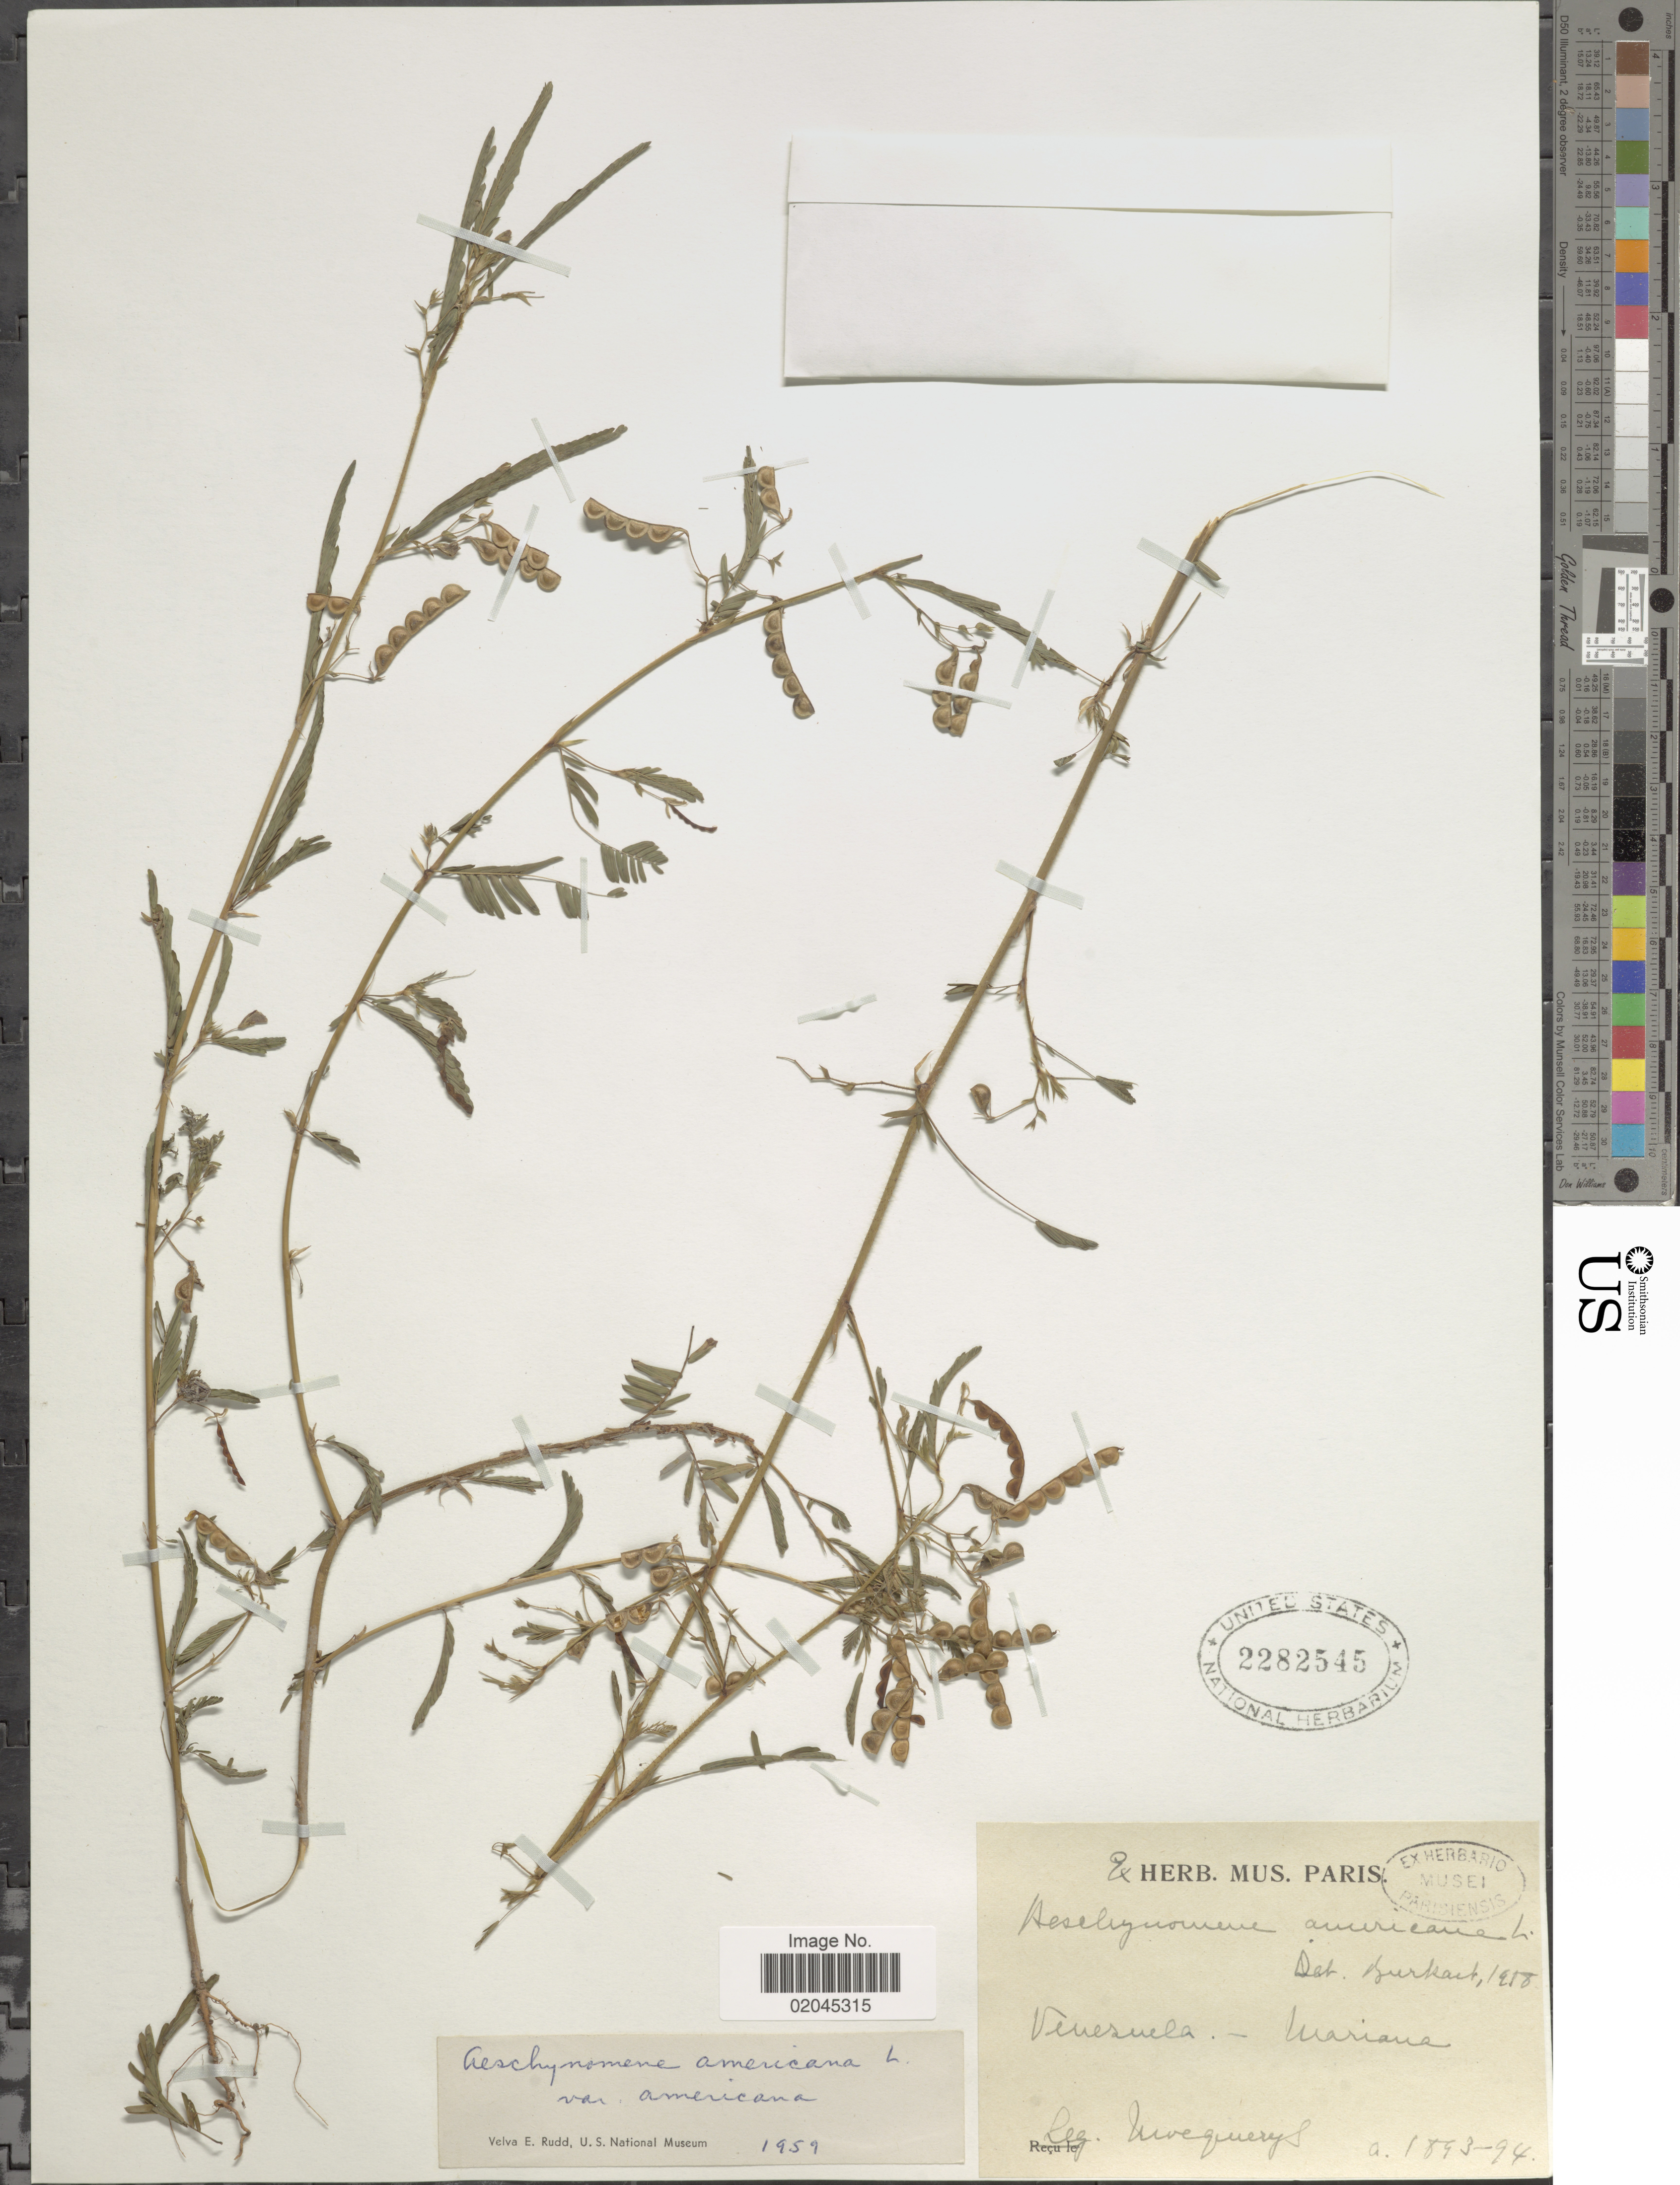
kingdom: Plantae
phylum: Tracheophyta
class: Magnoliopsida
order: Fabales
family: Fabaceae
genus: Aeschynomene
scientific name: Aeschynomene americana var. americana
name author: L.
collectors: A. Mocquerys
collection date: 1893/1894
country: Venezuela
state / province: Carabobo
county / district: Diego Ibarra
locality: Mariara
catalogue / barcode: US 2282545